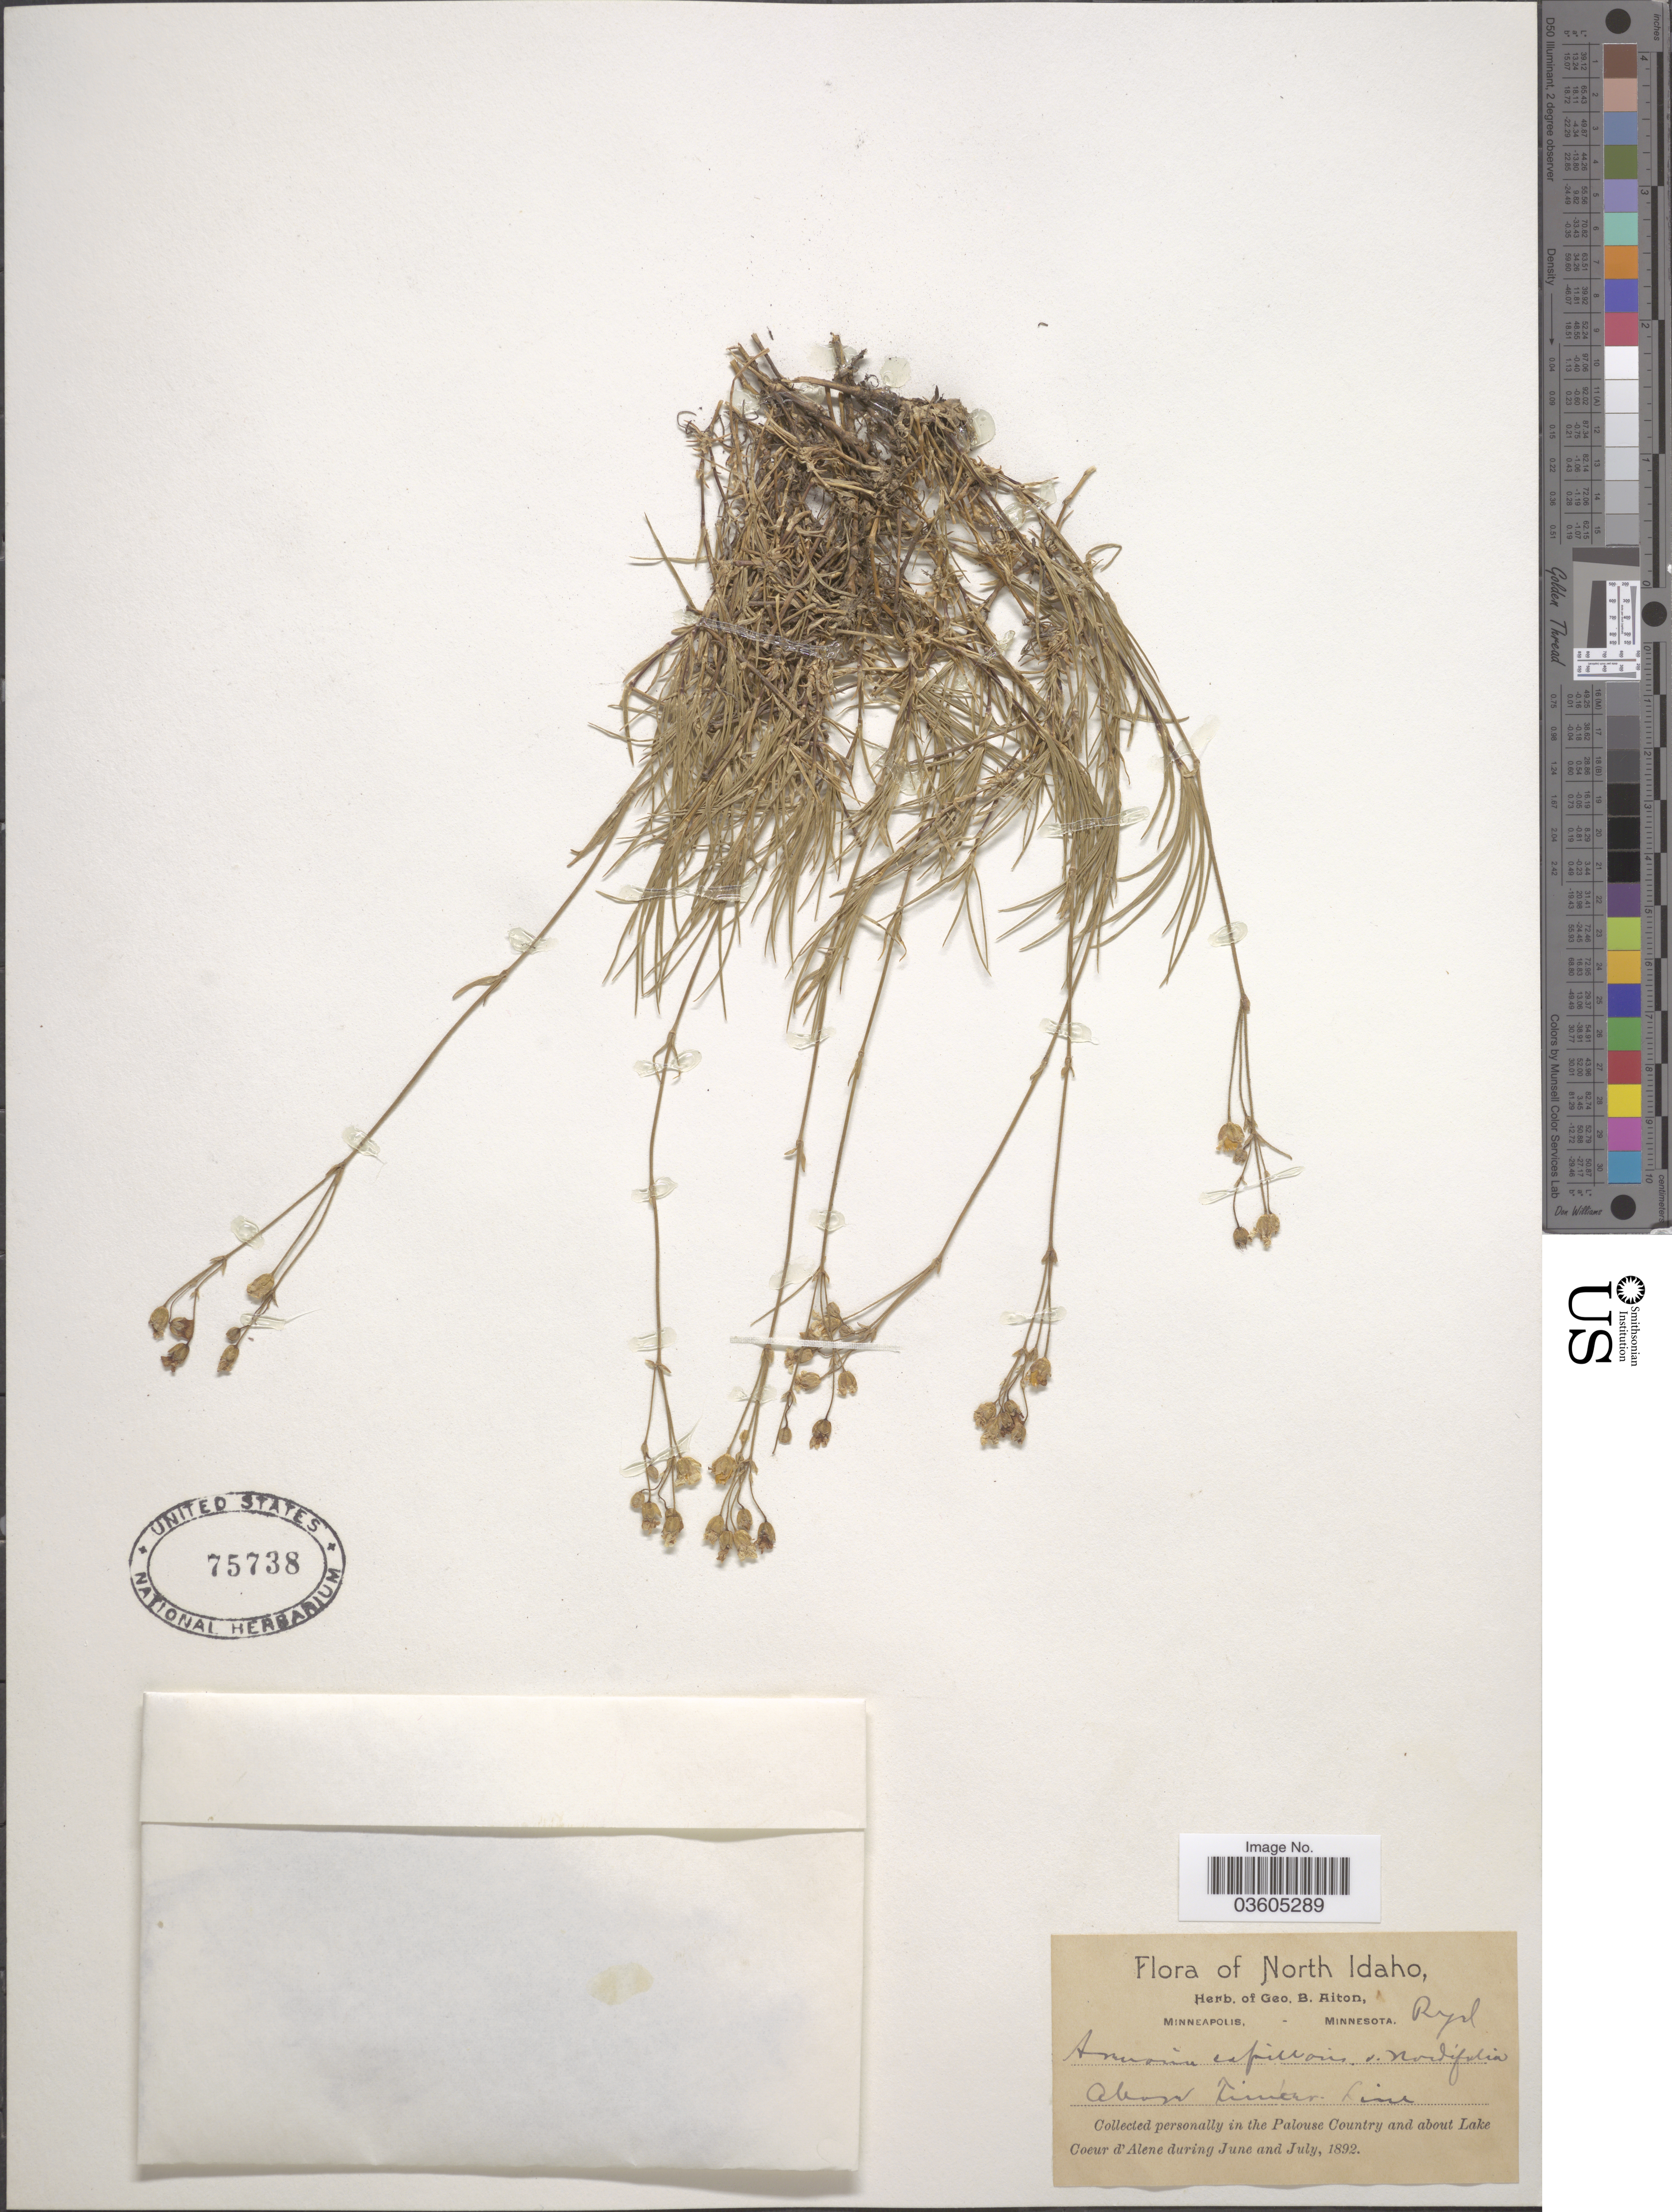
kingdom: Plantae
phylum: Tracheophyta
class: Magnoliopsida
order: Caryophyllales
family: Caryophyllaceae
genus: Eremogone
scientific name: Eremogone capillaris var. americana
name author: (Maguire) R.L. Hartm. & Rabeler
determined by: Strong, Mark T., (BOT), Smithsonian Institution - National Museum of Natural History (UNITED STATES)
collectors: ex herb. Geo. B. Aiton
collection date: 1892-06/1892-07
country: United States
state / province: Idaho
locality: North Idaho. Above Timber Line. In the Palouse Country and about Lake Coeur d'Alene.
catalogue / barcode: US 75738